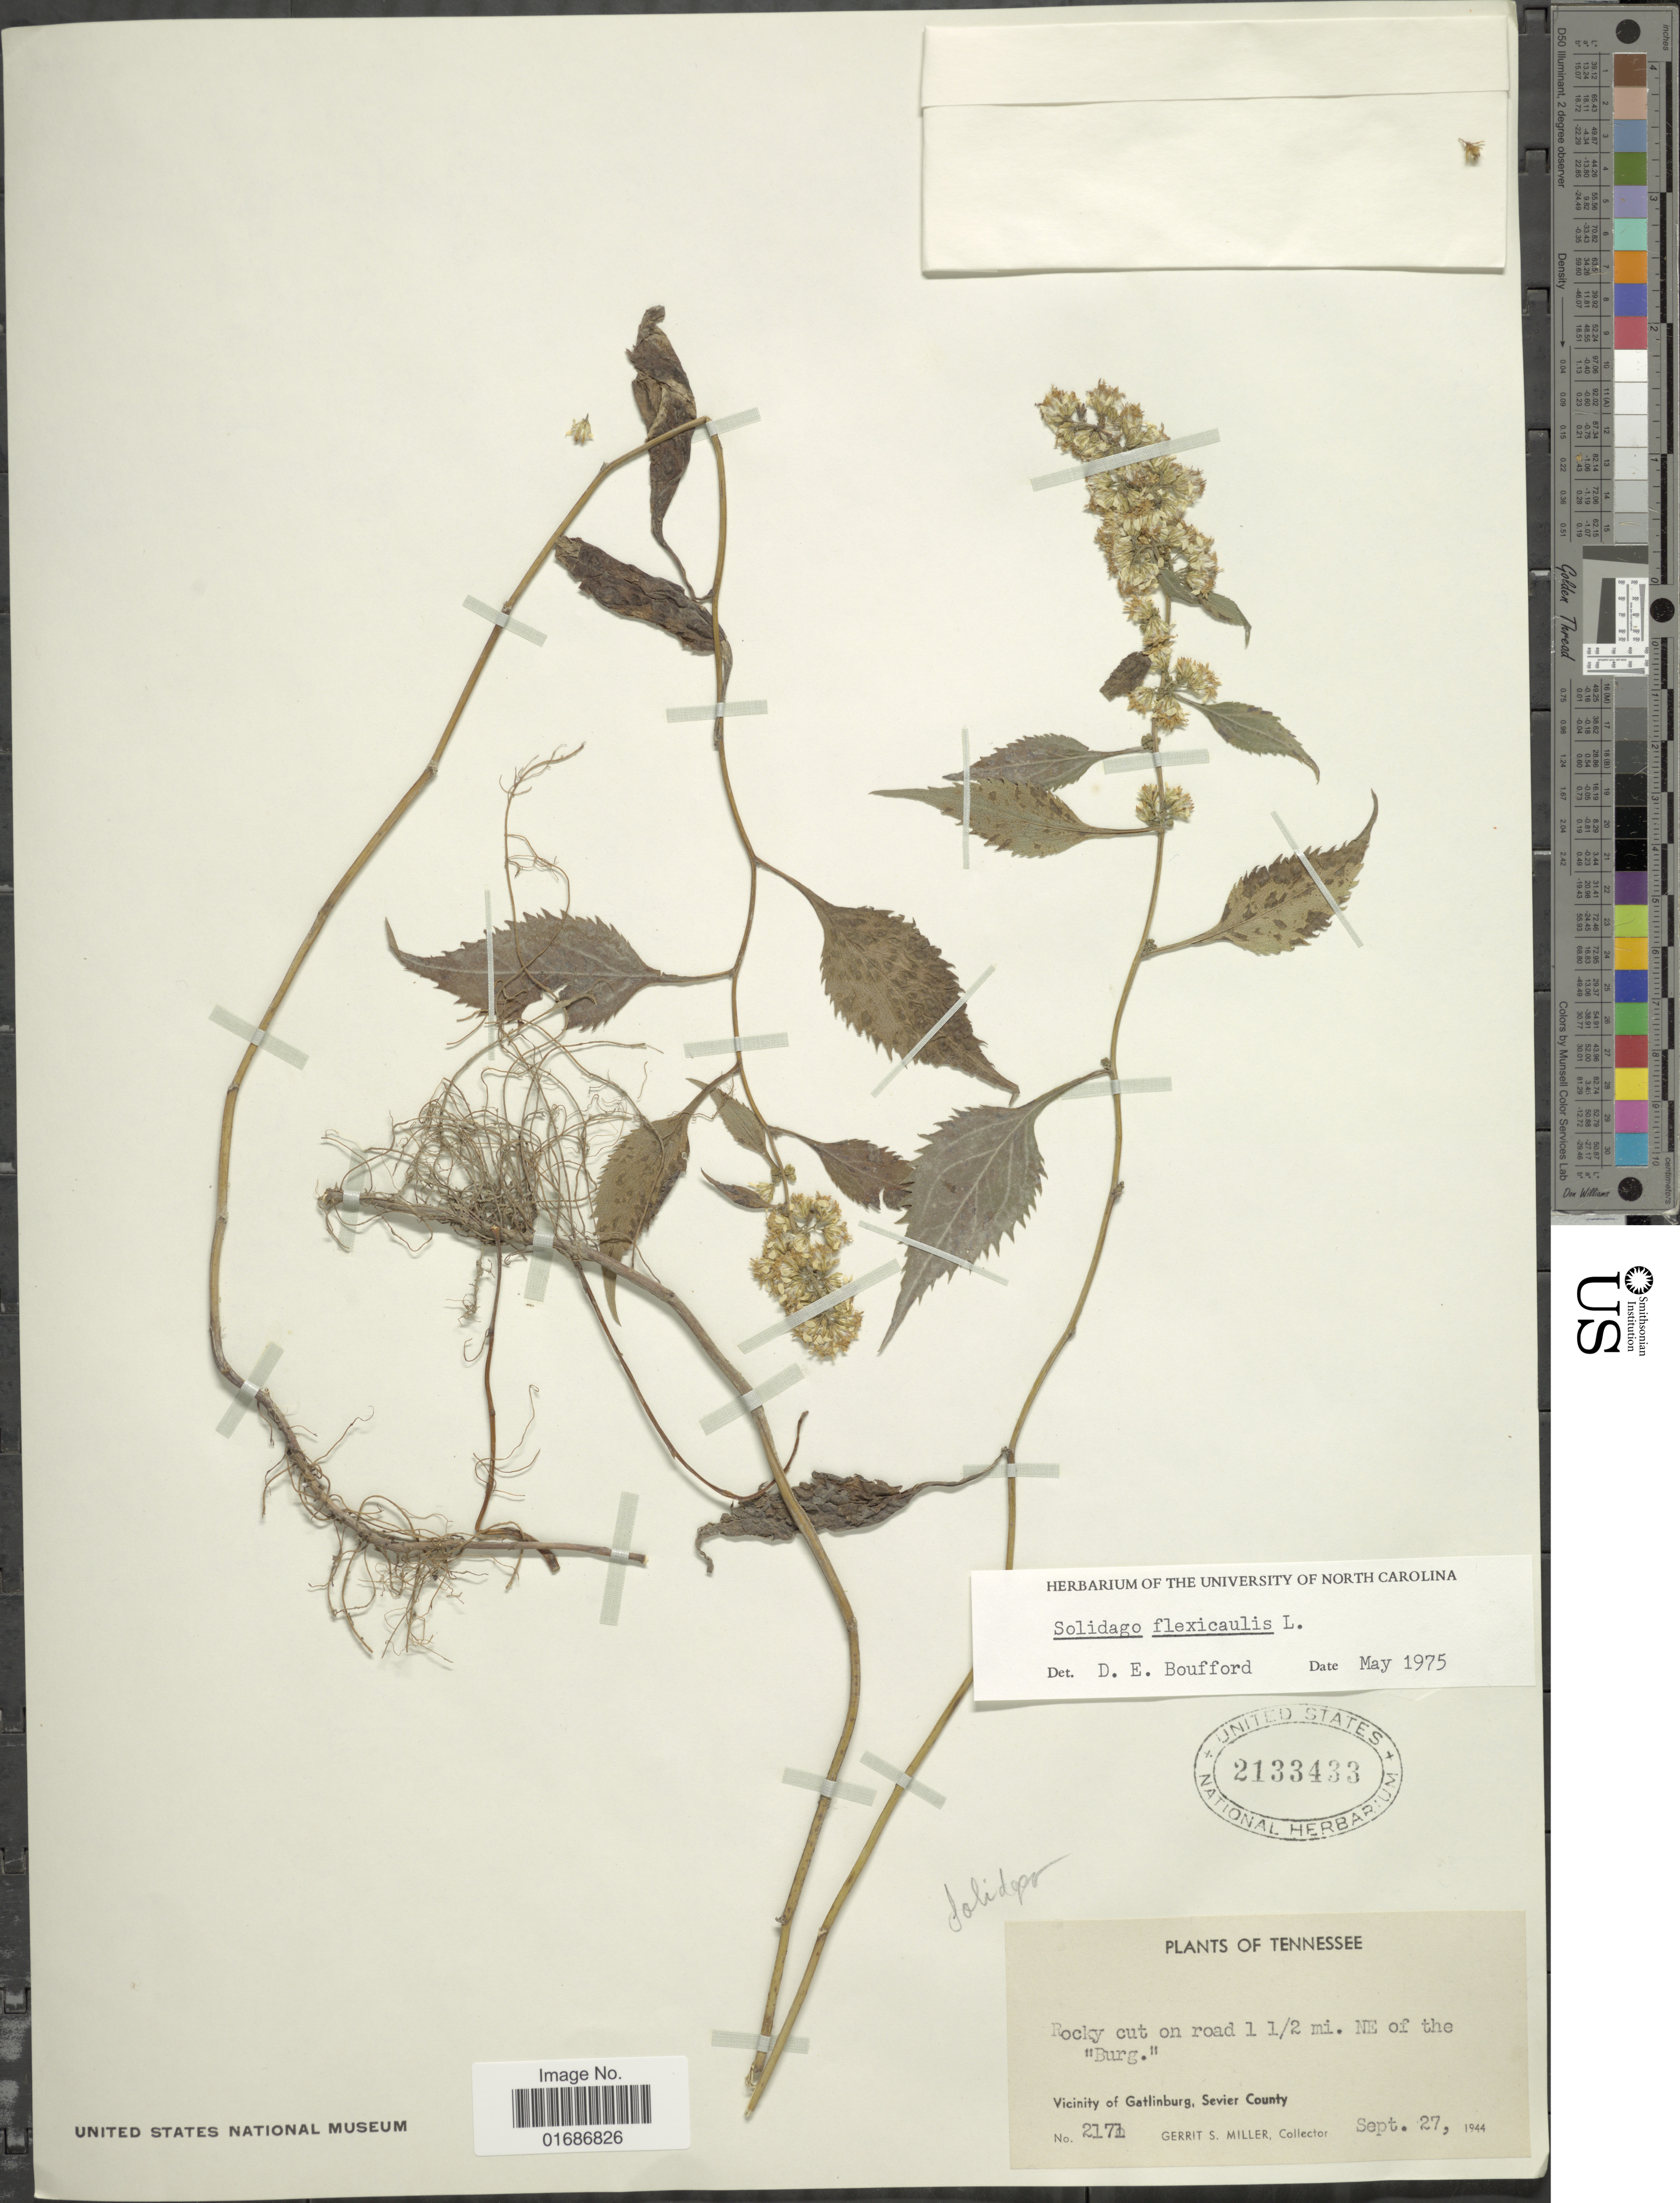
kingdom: Plantae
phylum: Tracheophyta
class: Magnoliopsida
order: Asterales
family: Asteraceae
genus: Solidago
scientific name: Solidago flexicaulis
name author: L.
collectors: G. S. Miller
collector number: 2171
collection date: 1944-09-29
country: United States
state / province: Tennessee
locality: Vicinity of Gatlinburg, Sevier County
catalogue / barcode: US 2133433